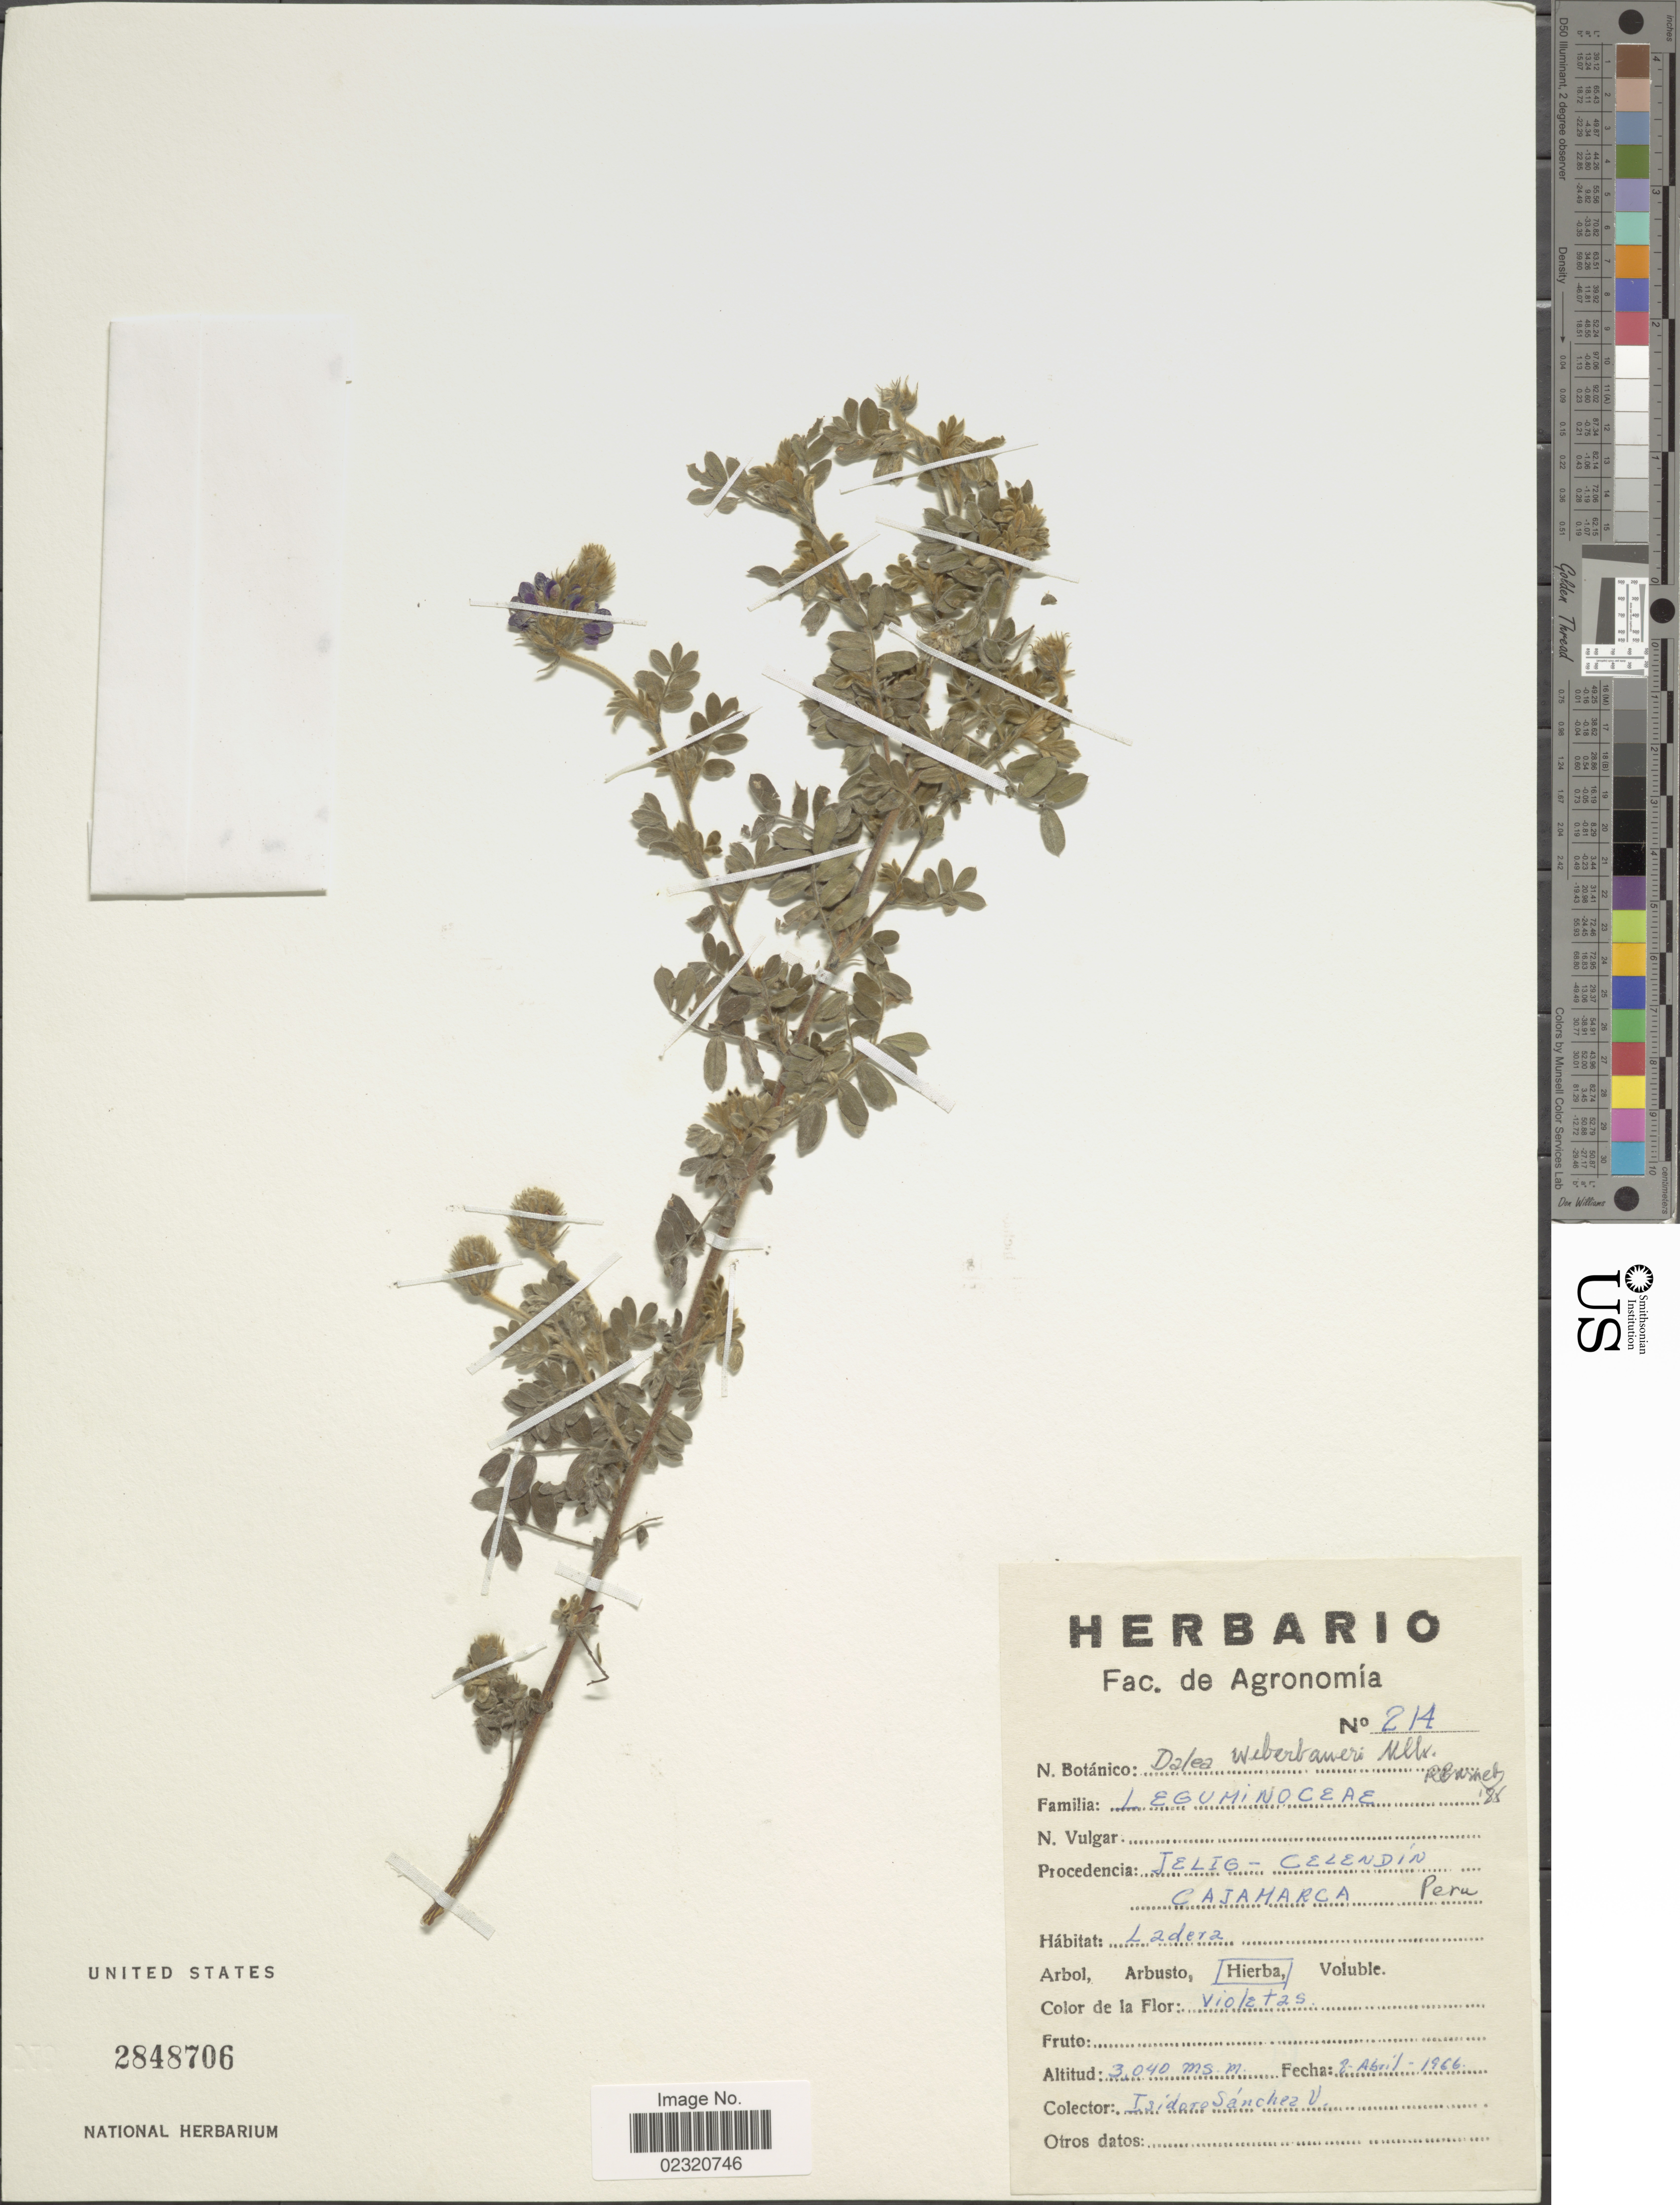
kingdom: Plantae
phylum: Tracheophyta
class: Magnoliopsida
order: Fabales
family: Fabaceae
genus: Dalea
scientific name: Dalea weberbaueri var. weberbaueri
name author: Ulbr.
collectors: I. Sánchez Vega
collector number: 214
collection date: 1966-04-02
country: Peru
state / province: Cajamarca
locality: Jelig - Celendin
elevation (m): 3040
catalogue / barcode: US 2848706